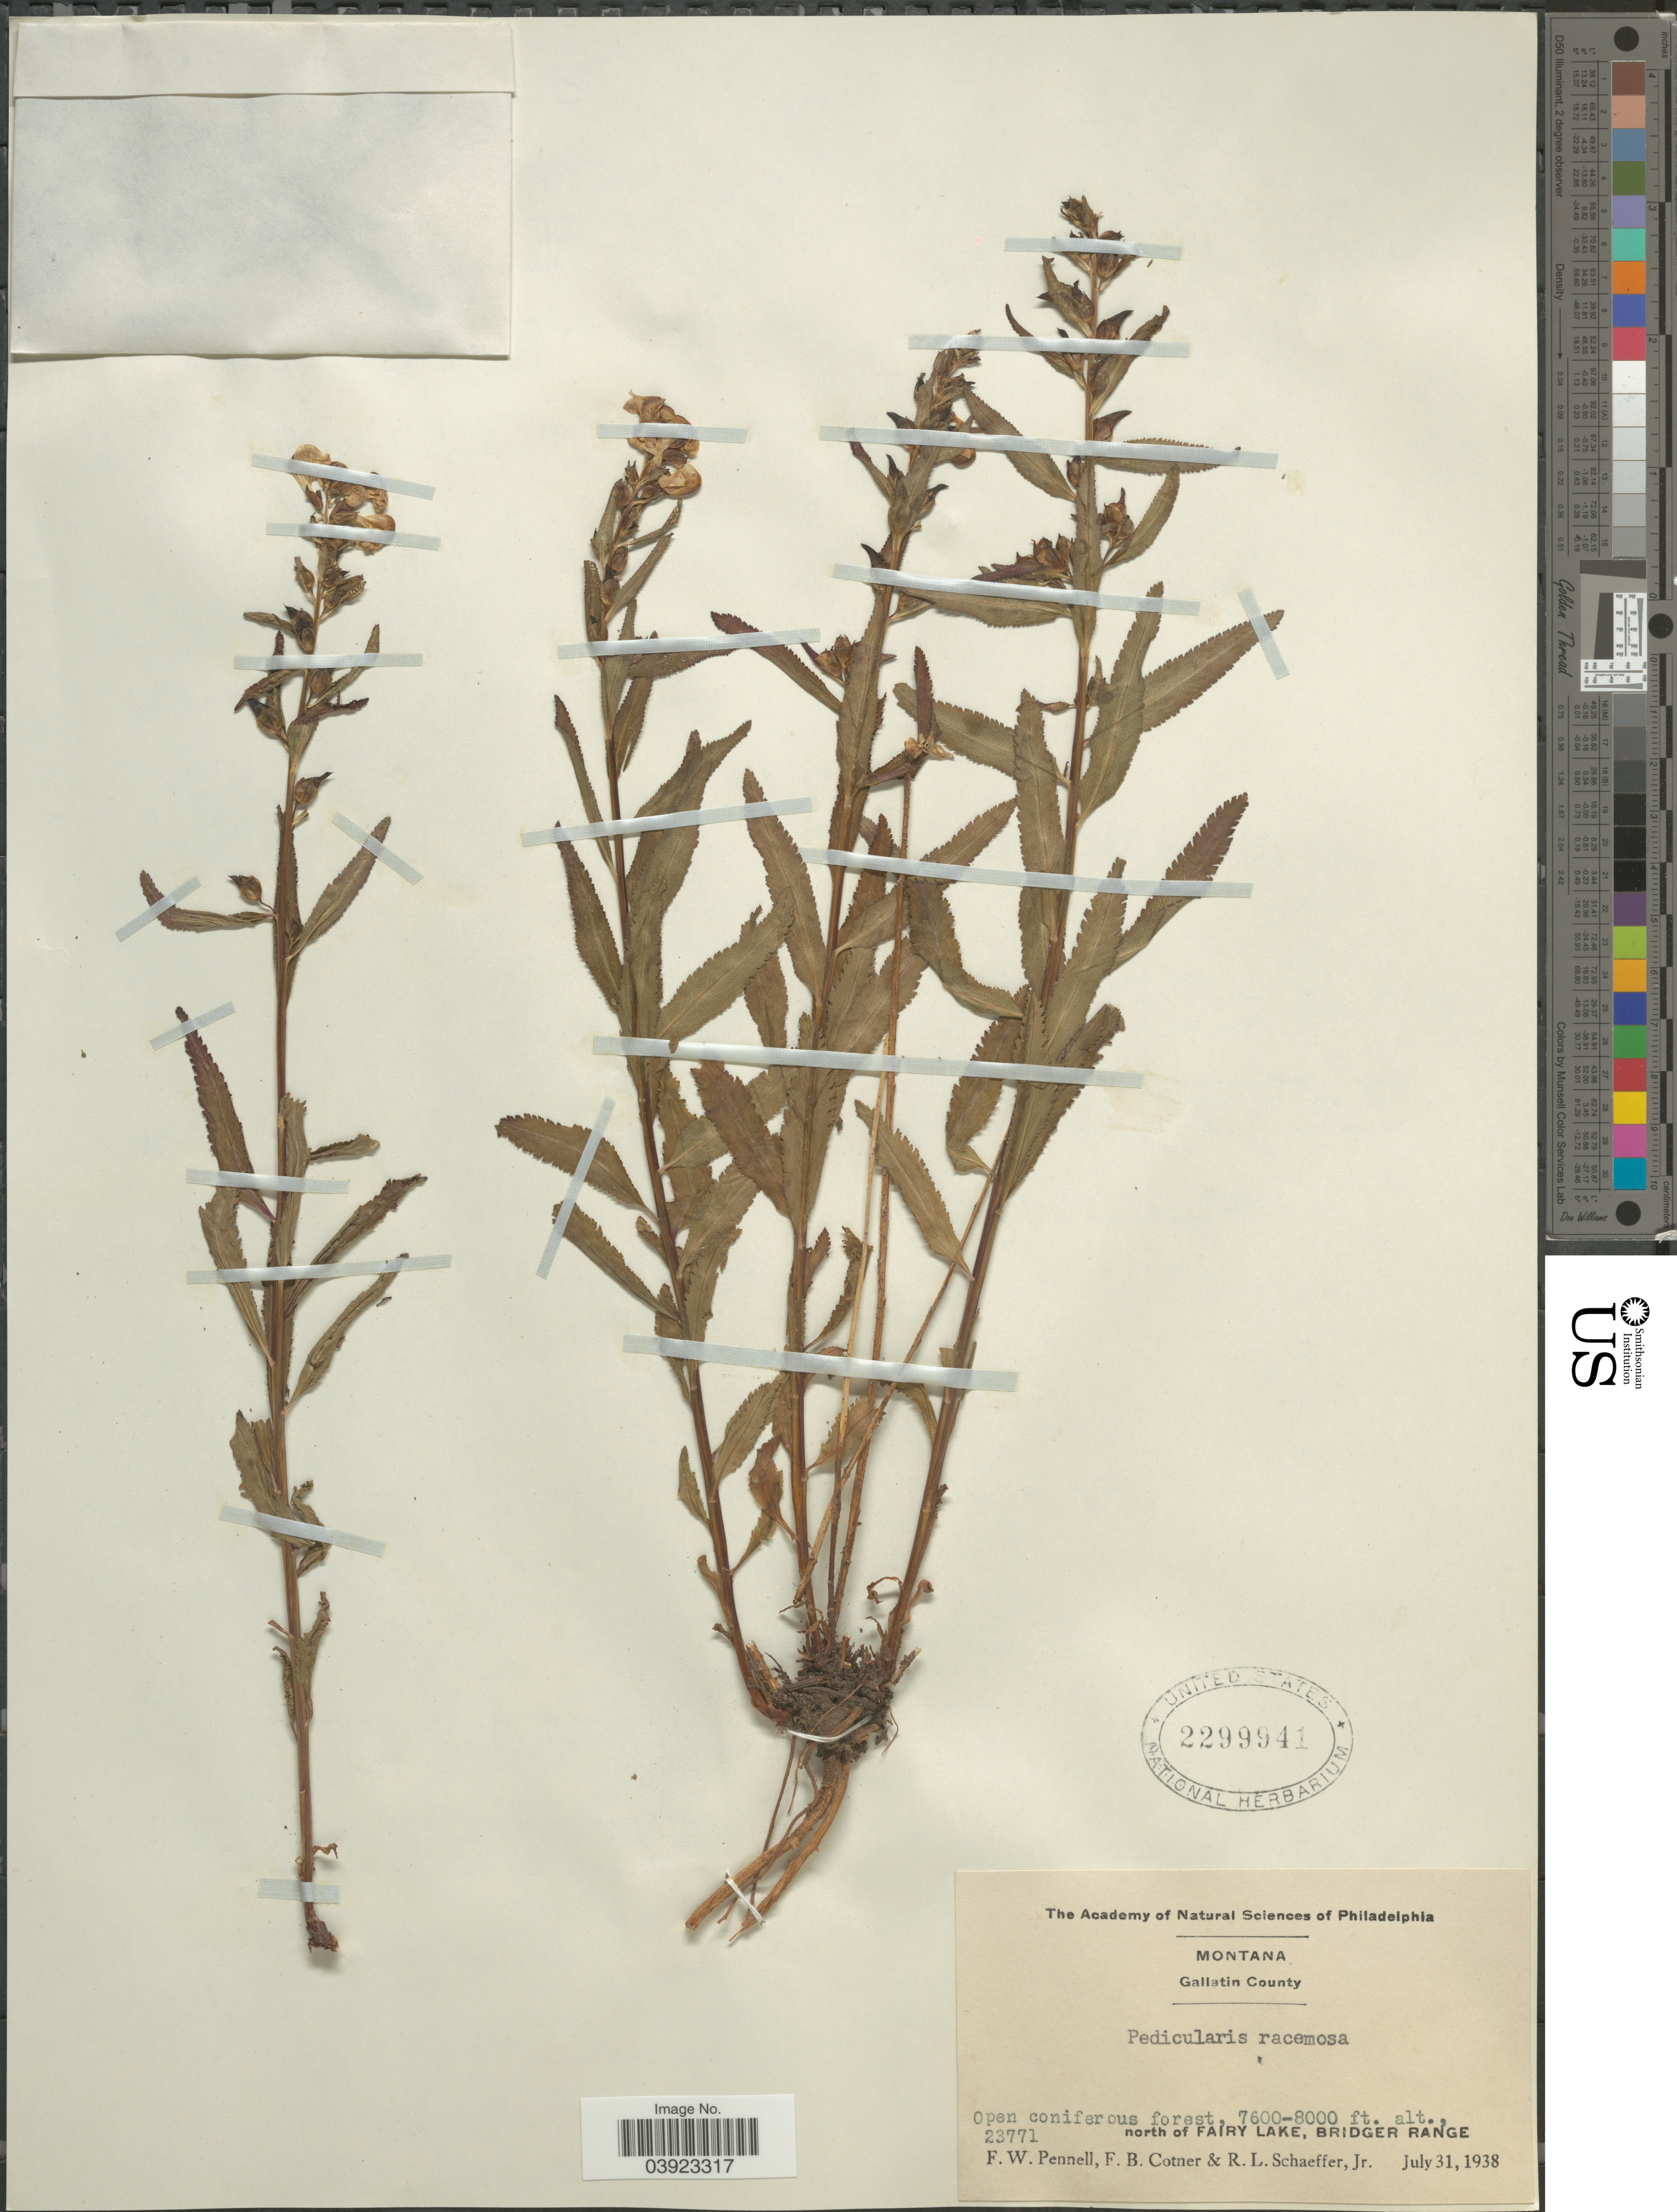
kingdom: Plantae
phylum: Tracheophyta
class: Magnoliopsida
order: Lamiales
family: Orobanchaceae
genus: Pedicularis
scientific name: Pedicularis racemosa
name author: Douglas ex Benth.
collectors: F. W. Pennell, F. Cotner & R. L. Schaeffer Jr.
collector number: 23771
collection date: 1938-07-31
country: United States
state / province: Montana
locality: Gallatin County. North of Fairy Lake, Bridger Range.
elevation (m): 2316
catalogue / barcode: US 2299941